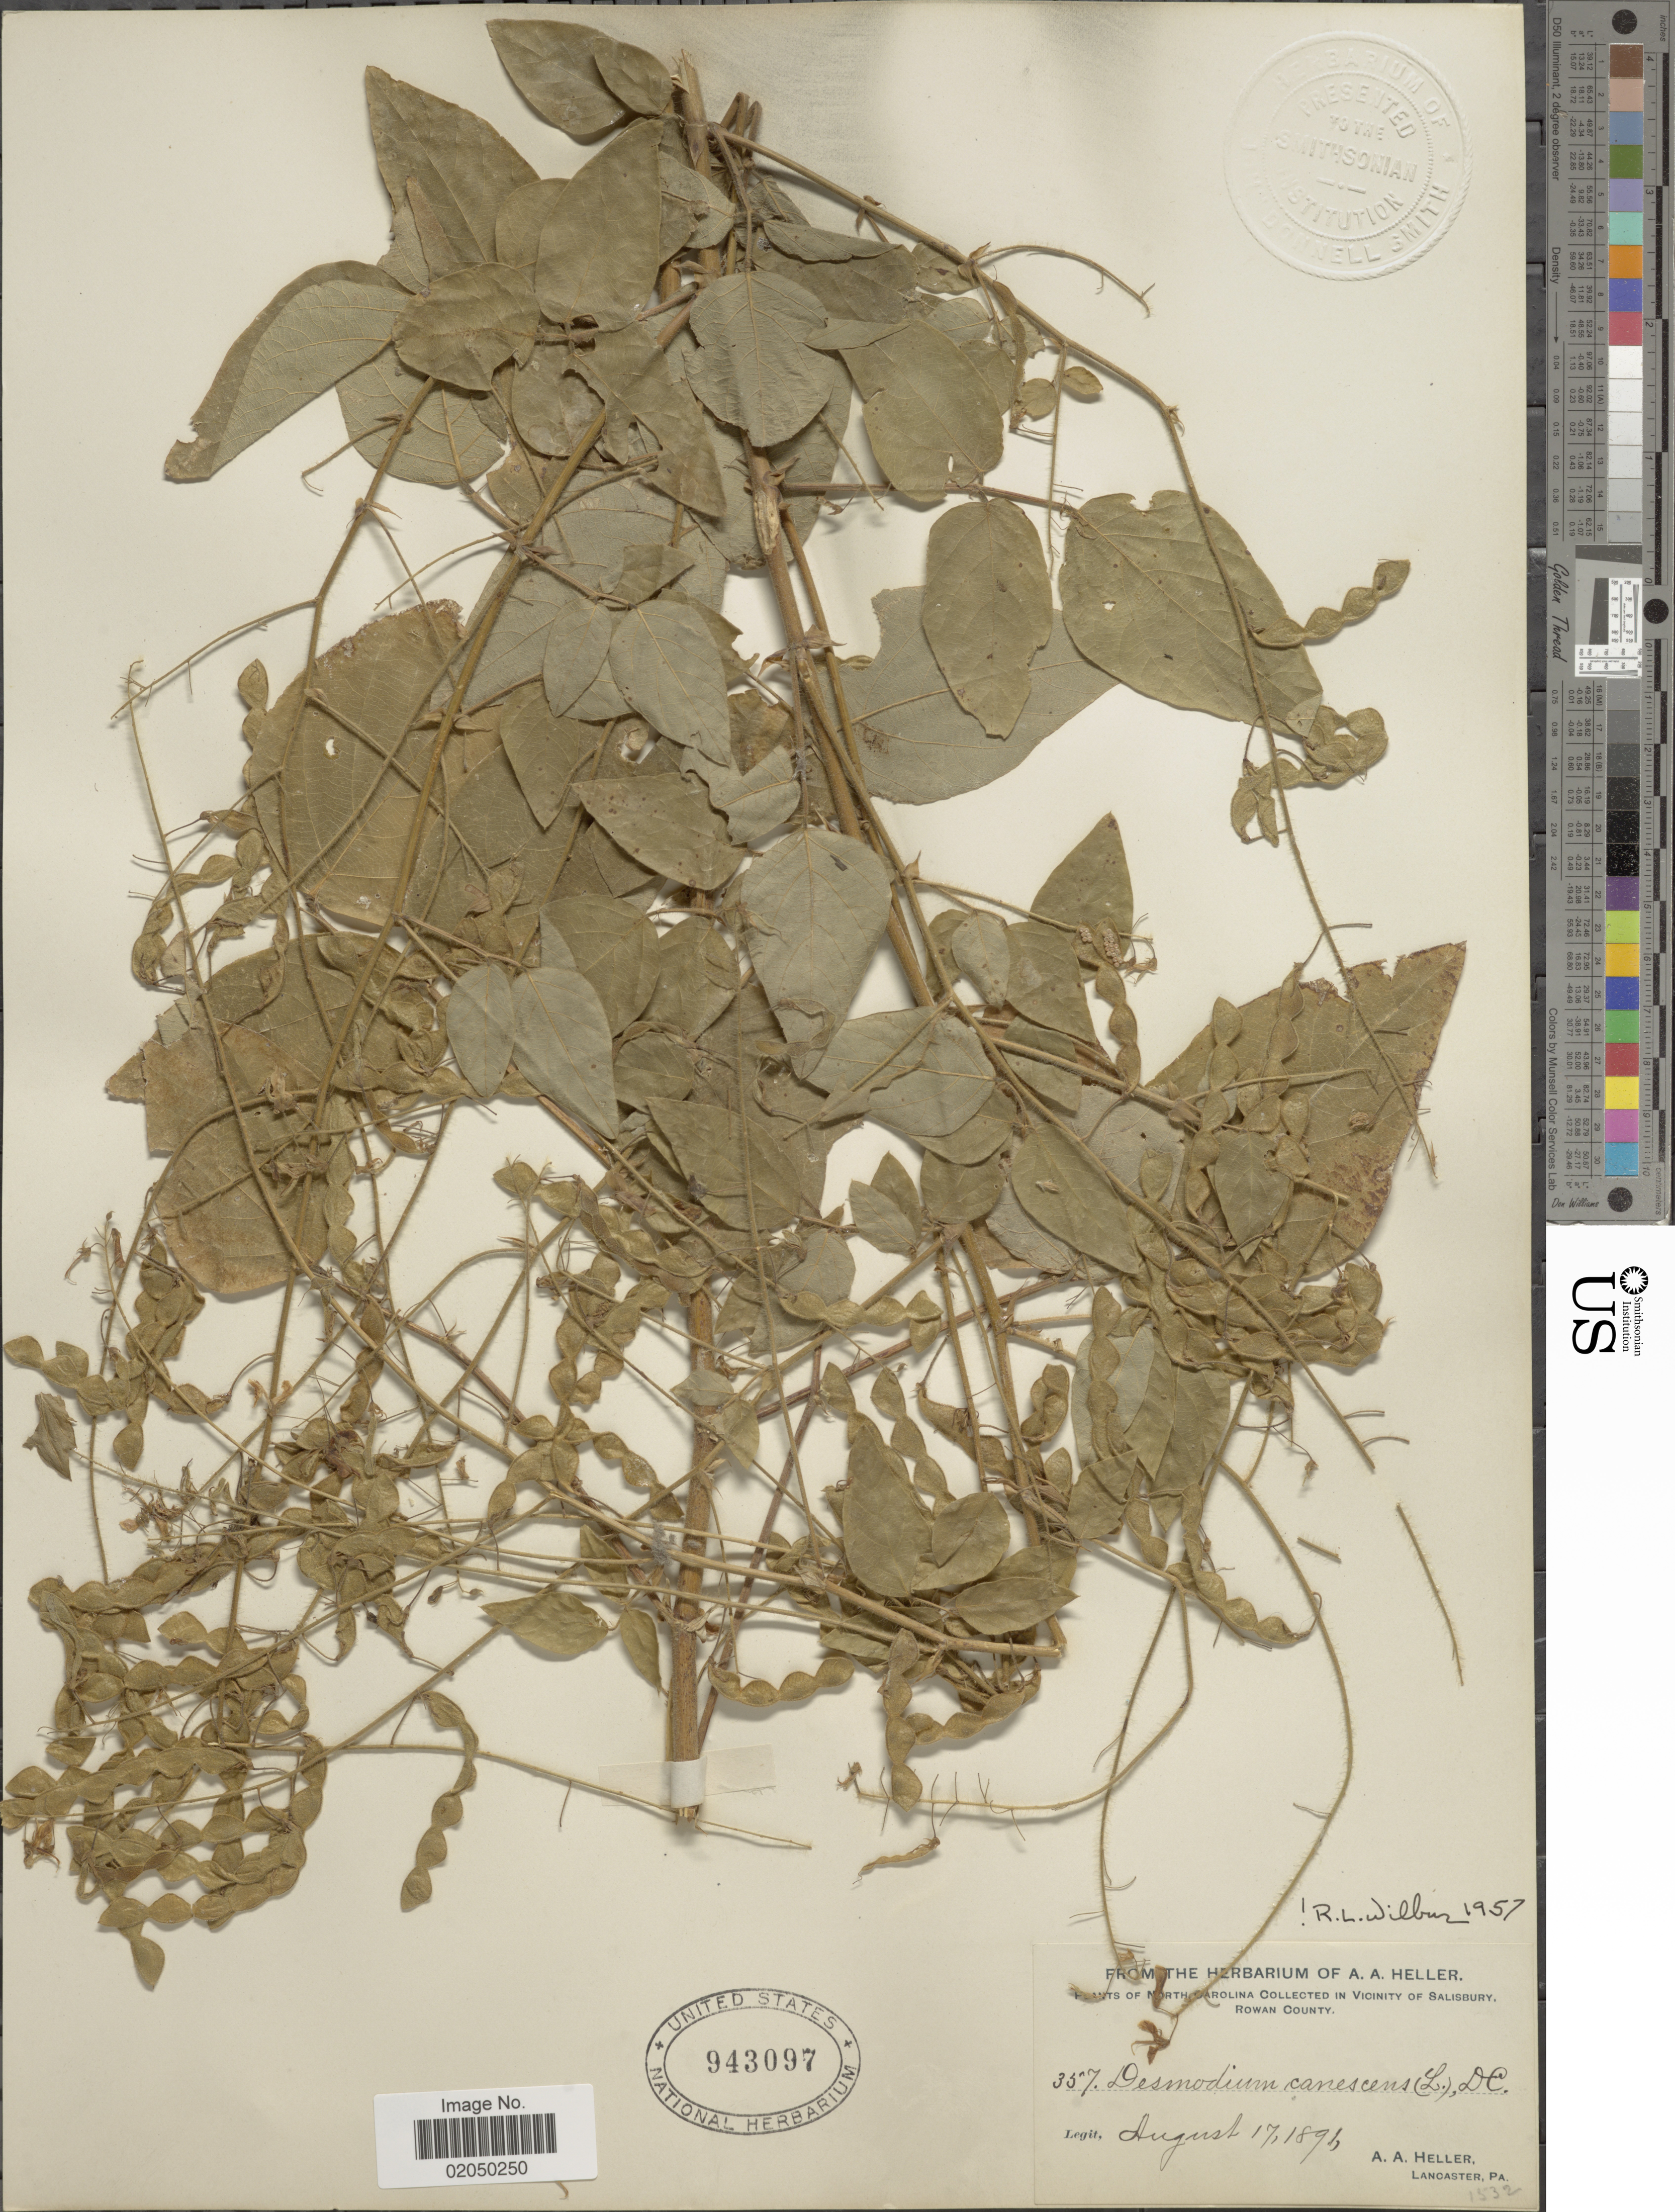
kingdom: Plantae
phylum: Tracheophyta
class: Magnoliopsida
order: Fabales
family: Fabaceae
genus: Desmodium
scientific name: Desmodium canescens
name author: (L.) DC.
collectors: A. A. Heller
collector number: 357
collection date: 1891-08-17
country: United States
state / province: North Carolina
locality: Vicinity of Salisbury, Rowan County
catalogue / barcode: US 943097